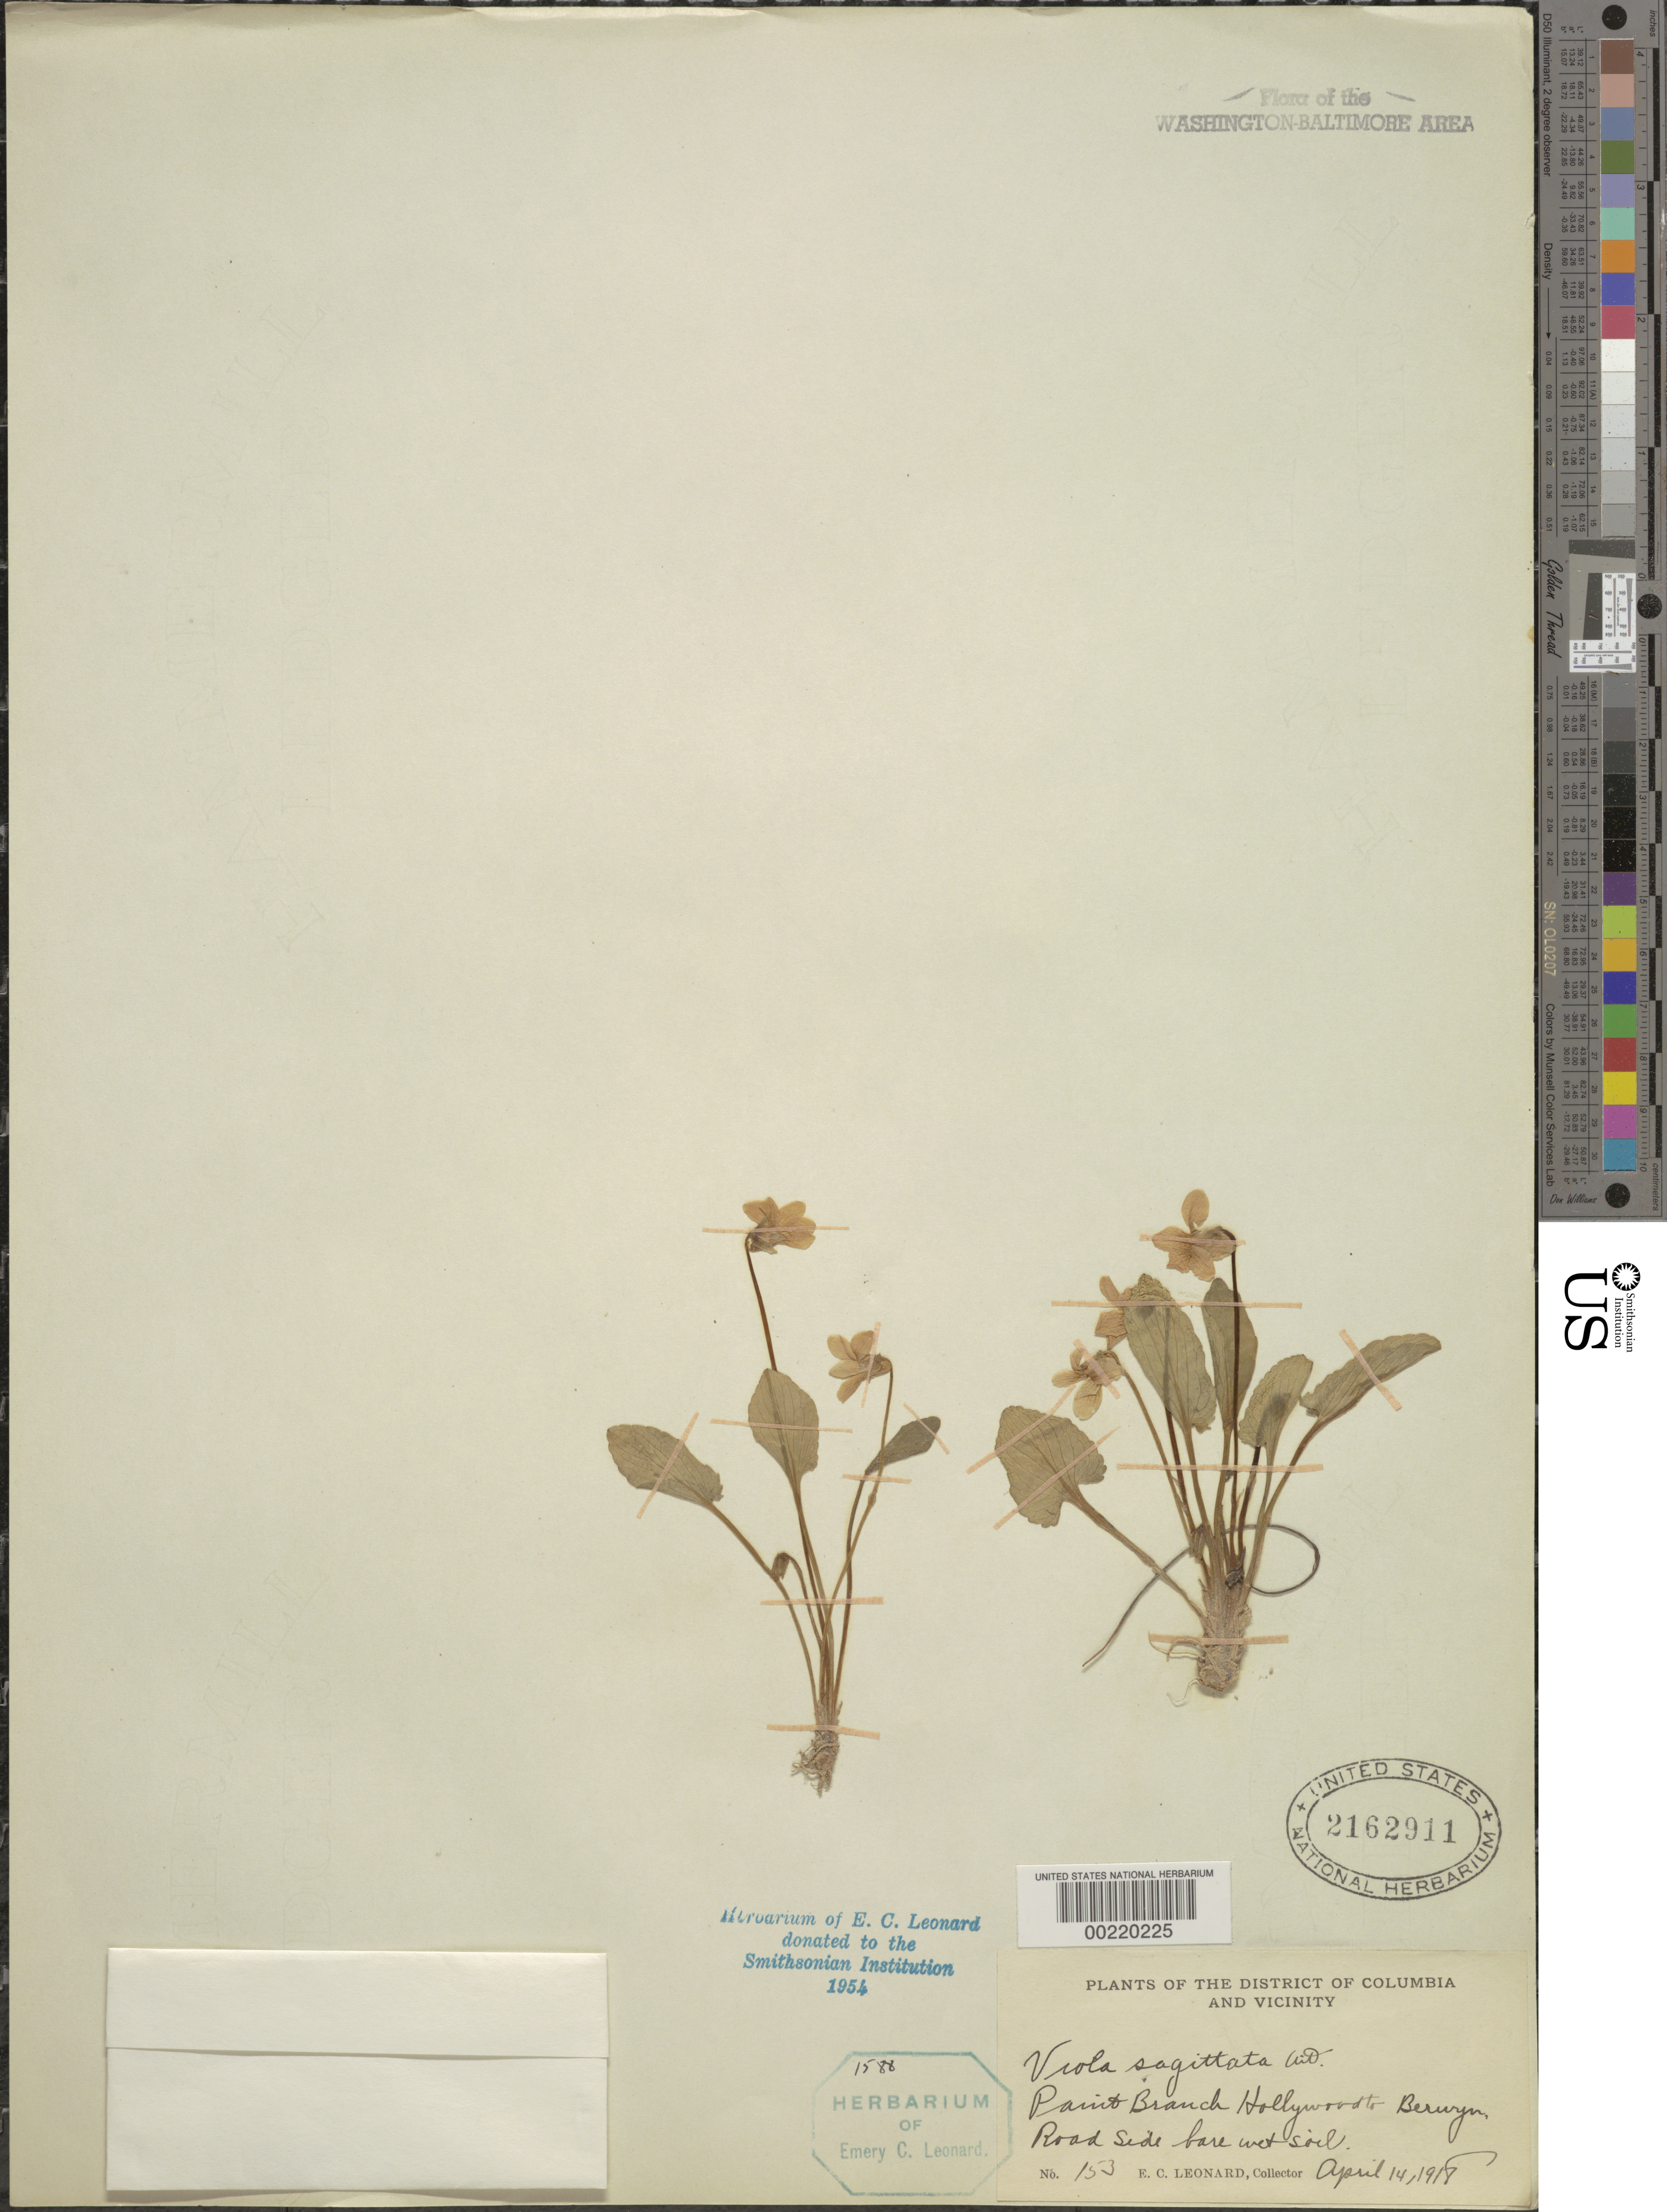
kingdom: Plantae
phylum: Tracheophyta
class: Magnoliopsida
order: Malpighiales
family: Violaceae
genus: Viola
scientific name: Viola sagittata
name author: Aiton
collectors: E. C. Leonard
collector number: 153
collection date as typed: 14 Apr 1918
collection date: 1918-04-14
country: United States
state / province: Maryland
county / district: Prince George's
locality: Paint Branch, Hollywood to Berwyn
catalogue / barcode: US 2162911